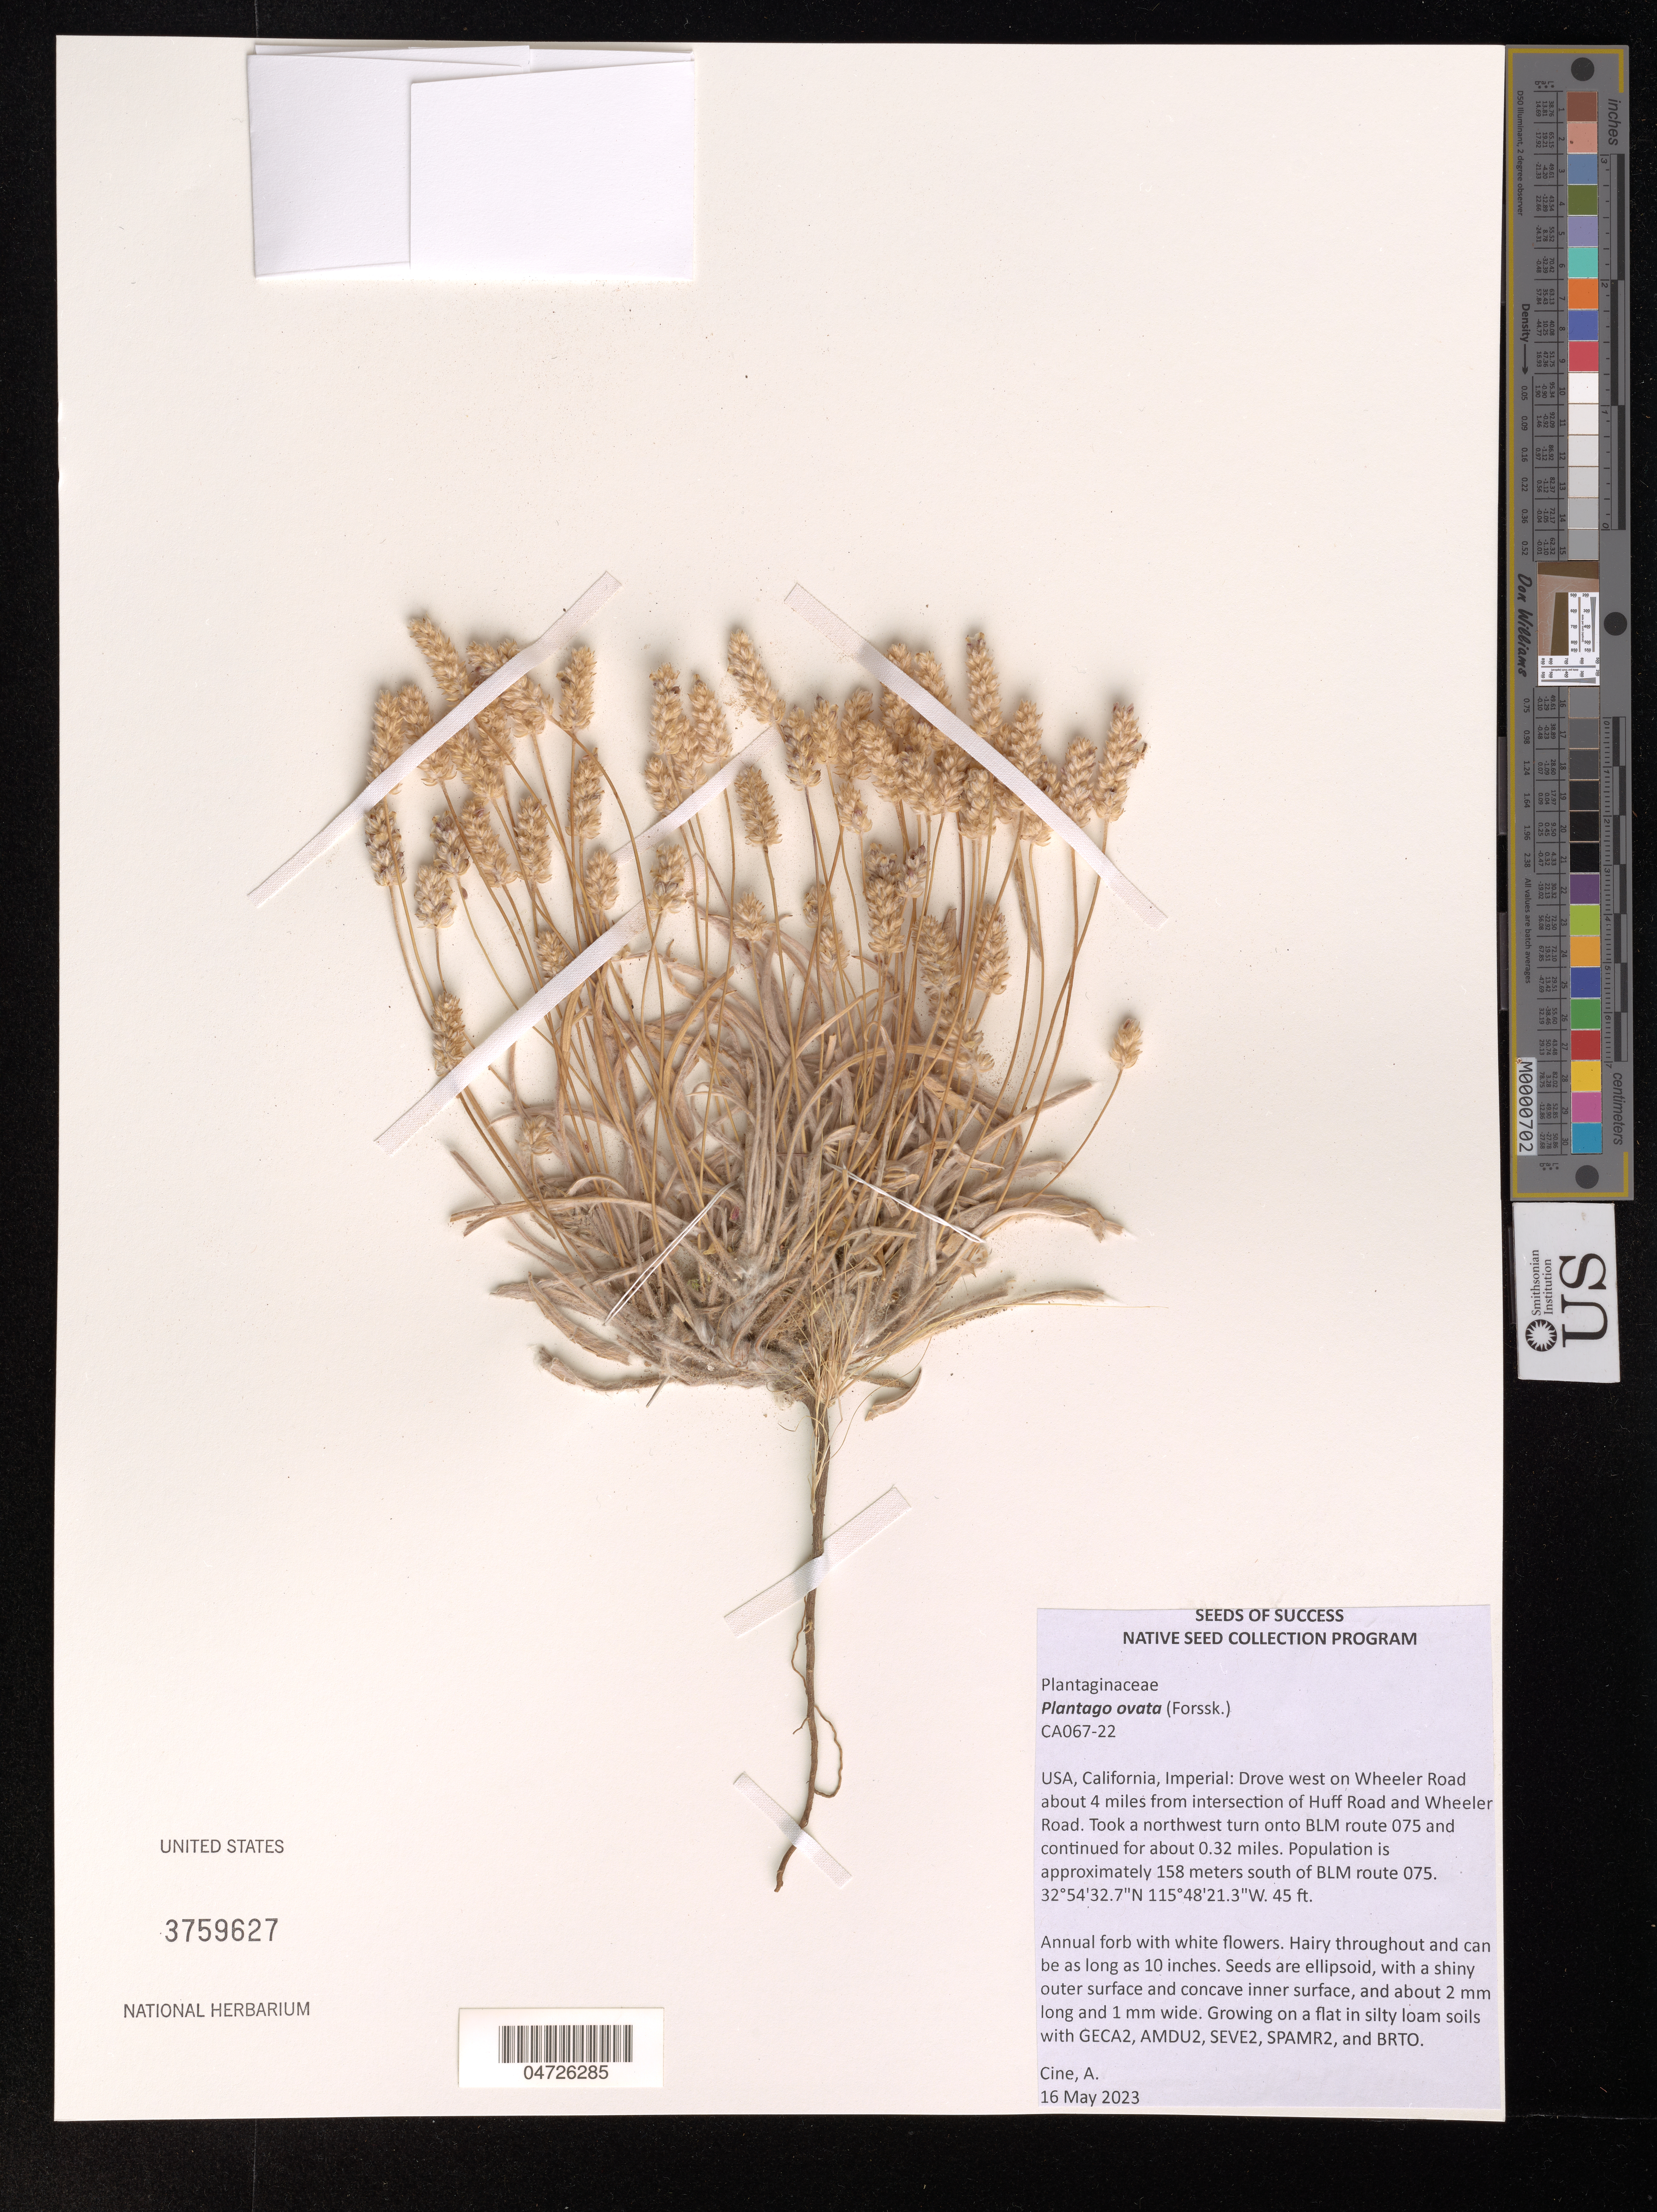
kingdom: Plantae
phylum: Tracheophyta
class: Magnoliopsida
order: Lamiales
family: Plantaginaceae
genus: Plantago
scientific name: Plantago ovata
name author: Forssk.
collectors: A. Cine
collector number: CA067-22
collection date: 2023-05-16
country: United States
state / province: California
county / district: Imperial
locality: Imperial: Drove west on Wheeler Road about 4 miles from intersection of Huff Road and Wheeler Road. Took a northwest turn onto BLM route 075 and continued for about 0.32 miles. Population is approximately 158 meters south of BLM route 075.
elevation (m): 14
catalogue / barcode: US 3759627